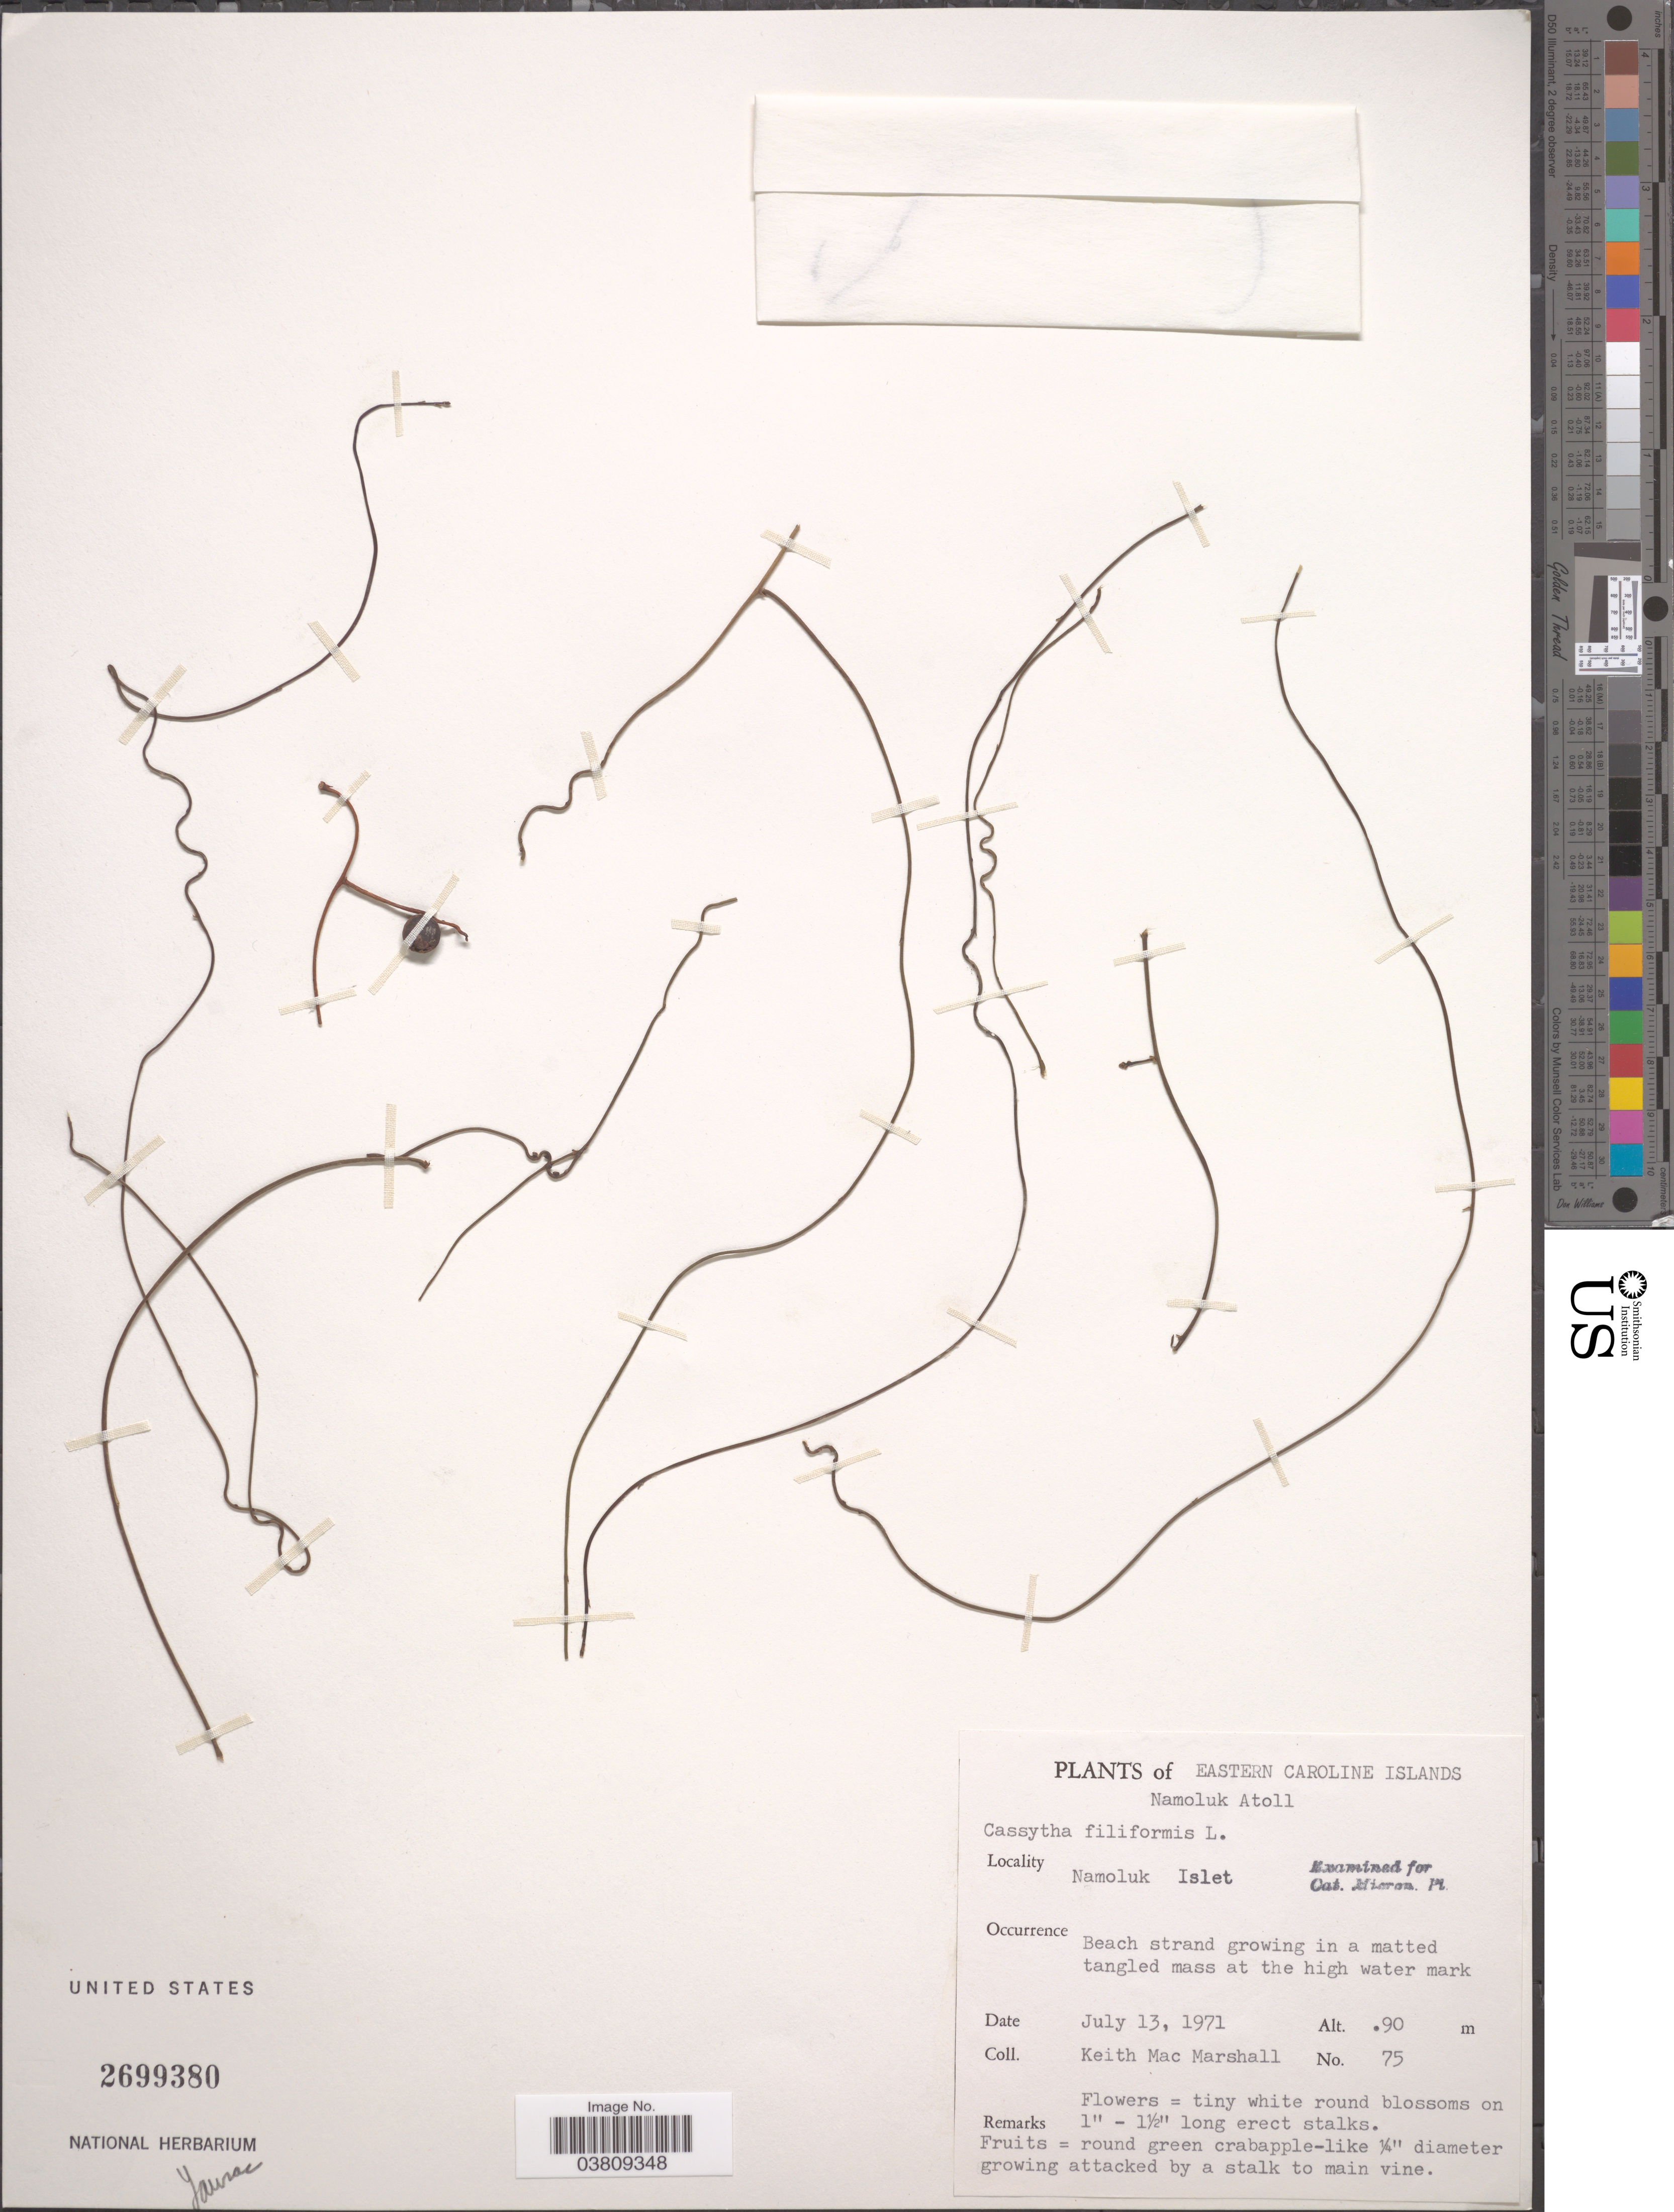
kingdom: Plantae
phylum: Tracheophyta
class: Magnoliopsida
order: Laurales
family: Lauraceae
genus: Cassytha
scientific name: Cassytha filiformis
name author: L.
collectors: K. M. Marshall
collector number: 75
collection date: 1971-07-13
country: Micronesia, Federated States of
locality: Eastern Caroline Islands. Namoluk Atoll. Namoluk Islet. At the high water mark.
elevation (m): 90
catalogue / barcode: US 2699380